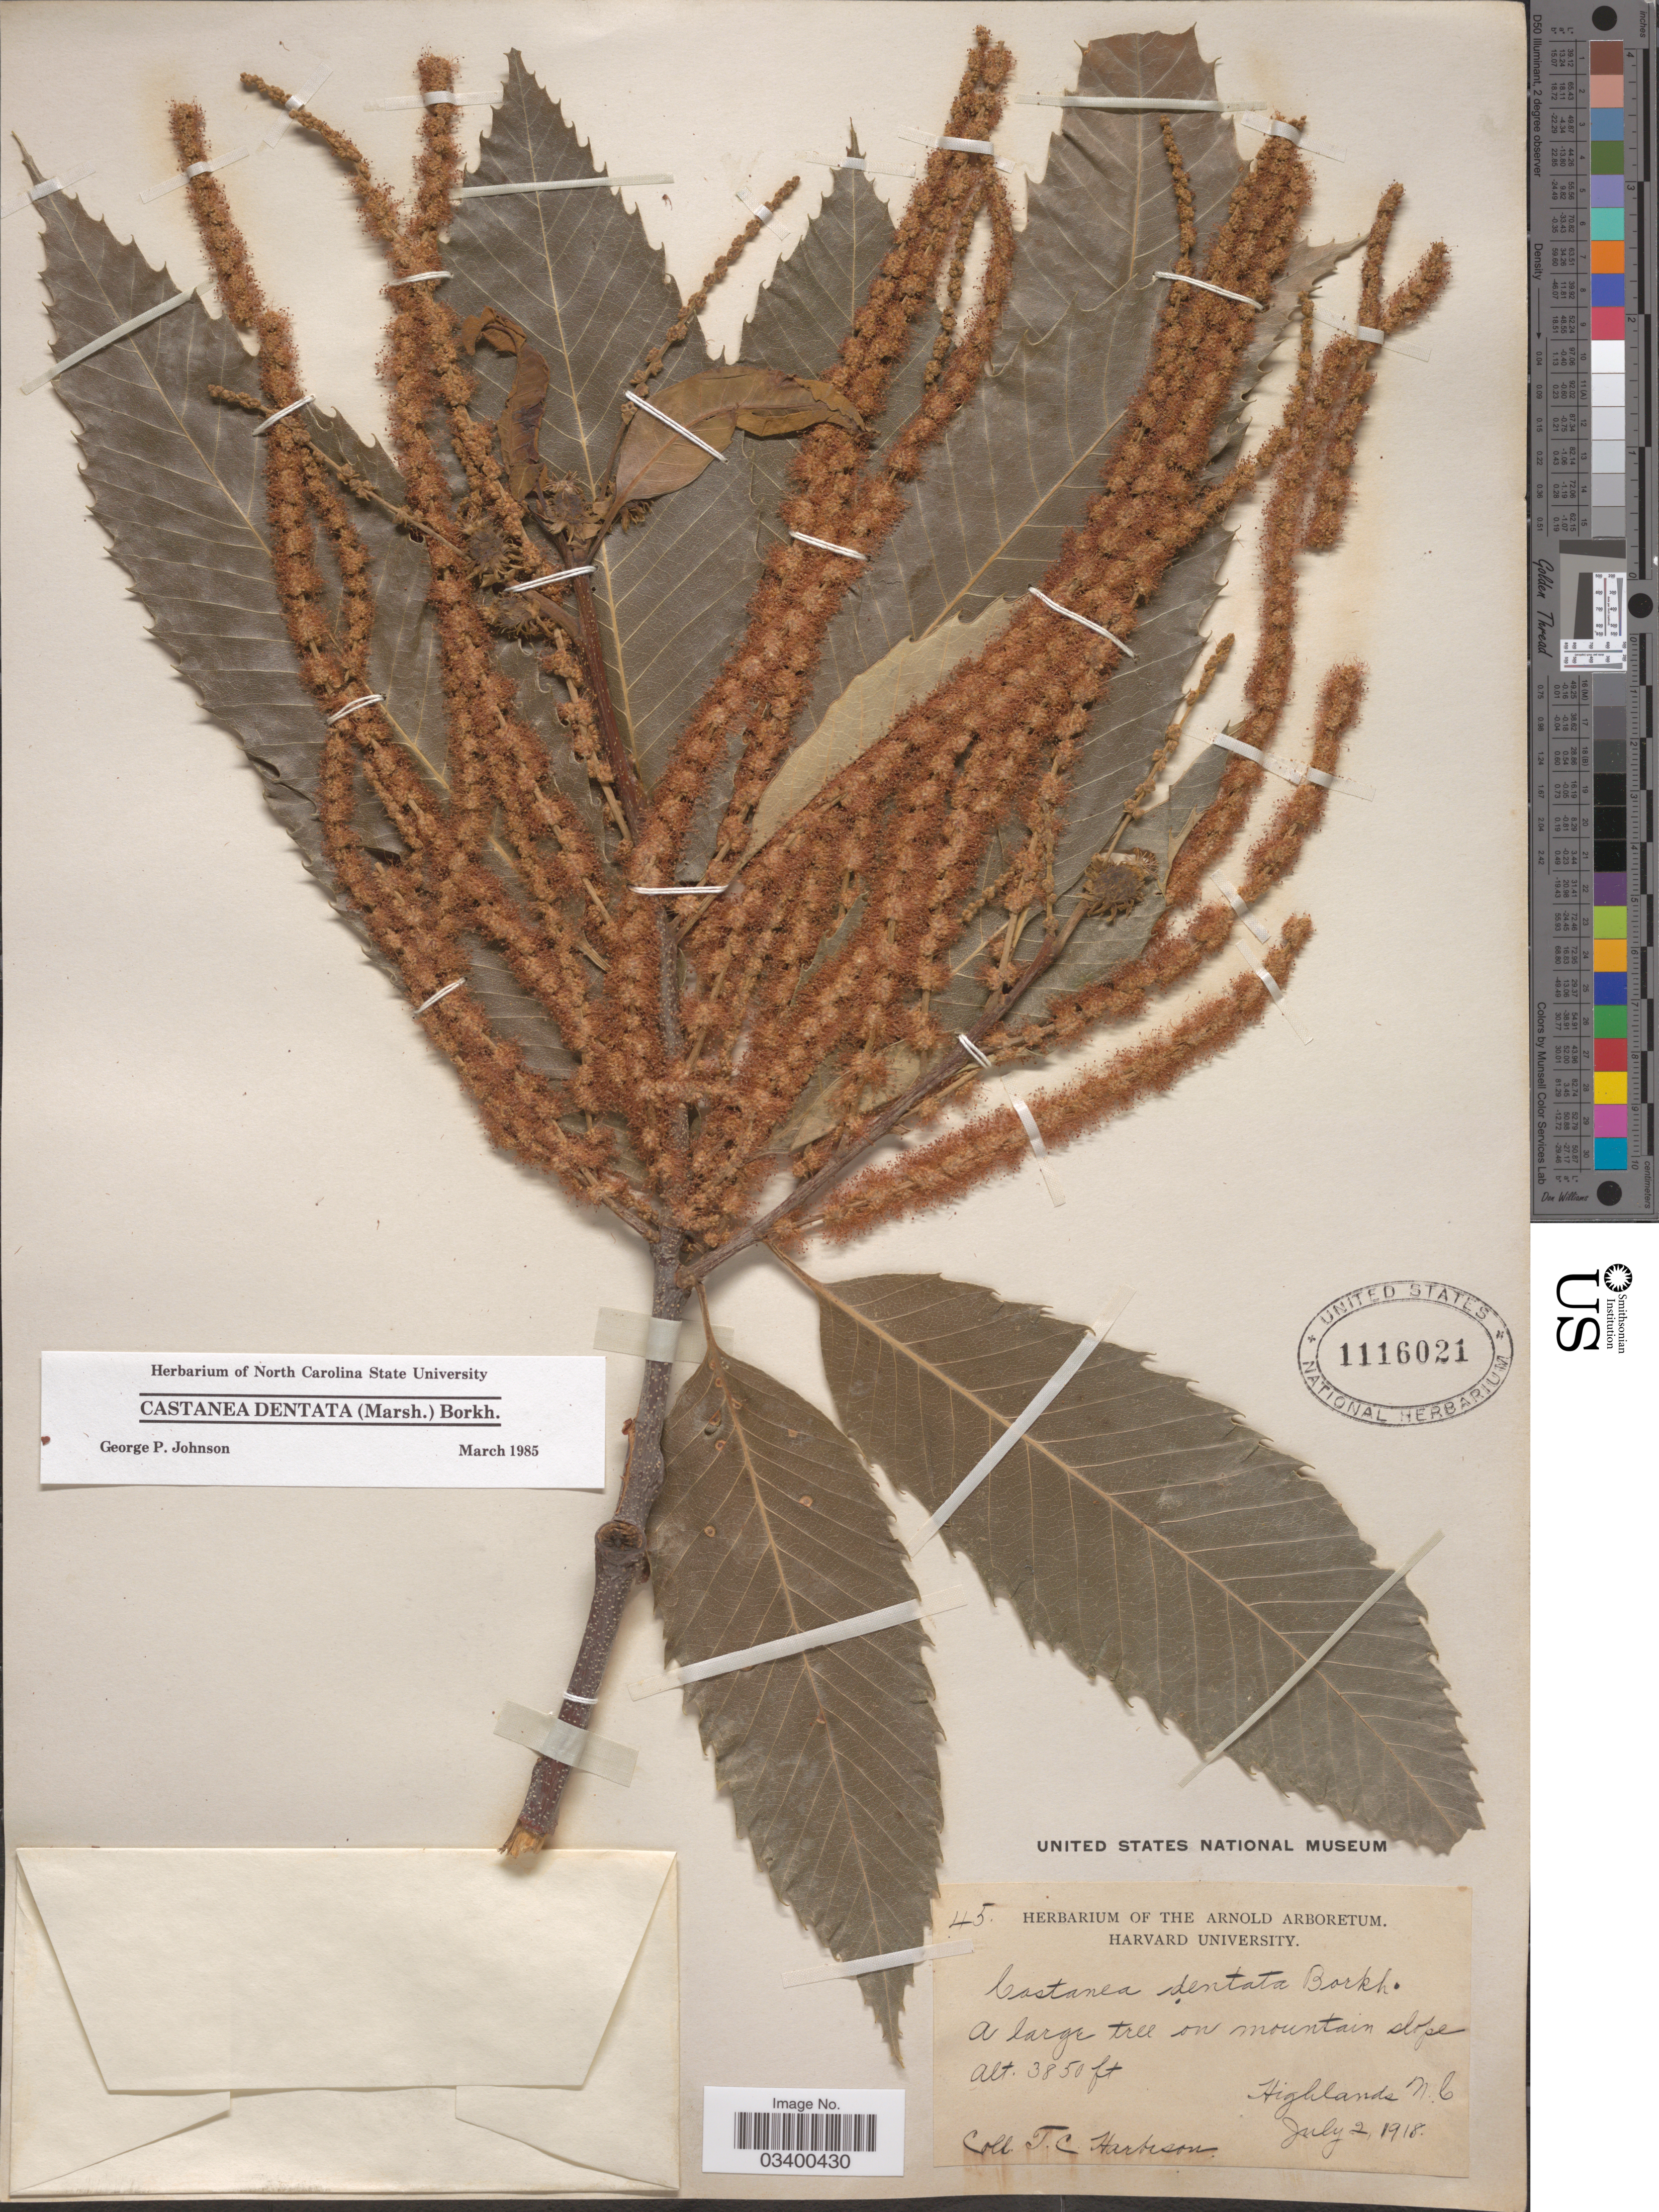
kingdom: Plantae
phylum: Tracheophyta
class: Magnoliopsida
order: Fagales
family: Fagaceae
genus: Castanea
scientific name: Castanea dentata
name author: (Marshall) Borkh.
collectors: T. Harbison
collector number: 45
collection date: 1918-07-02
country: United States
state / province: North Carolina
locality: On mountain slope. Highlands, N. C.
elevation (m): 1173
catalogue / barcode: US 1116021